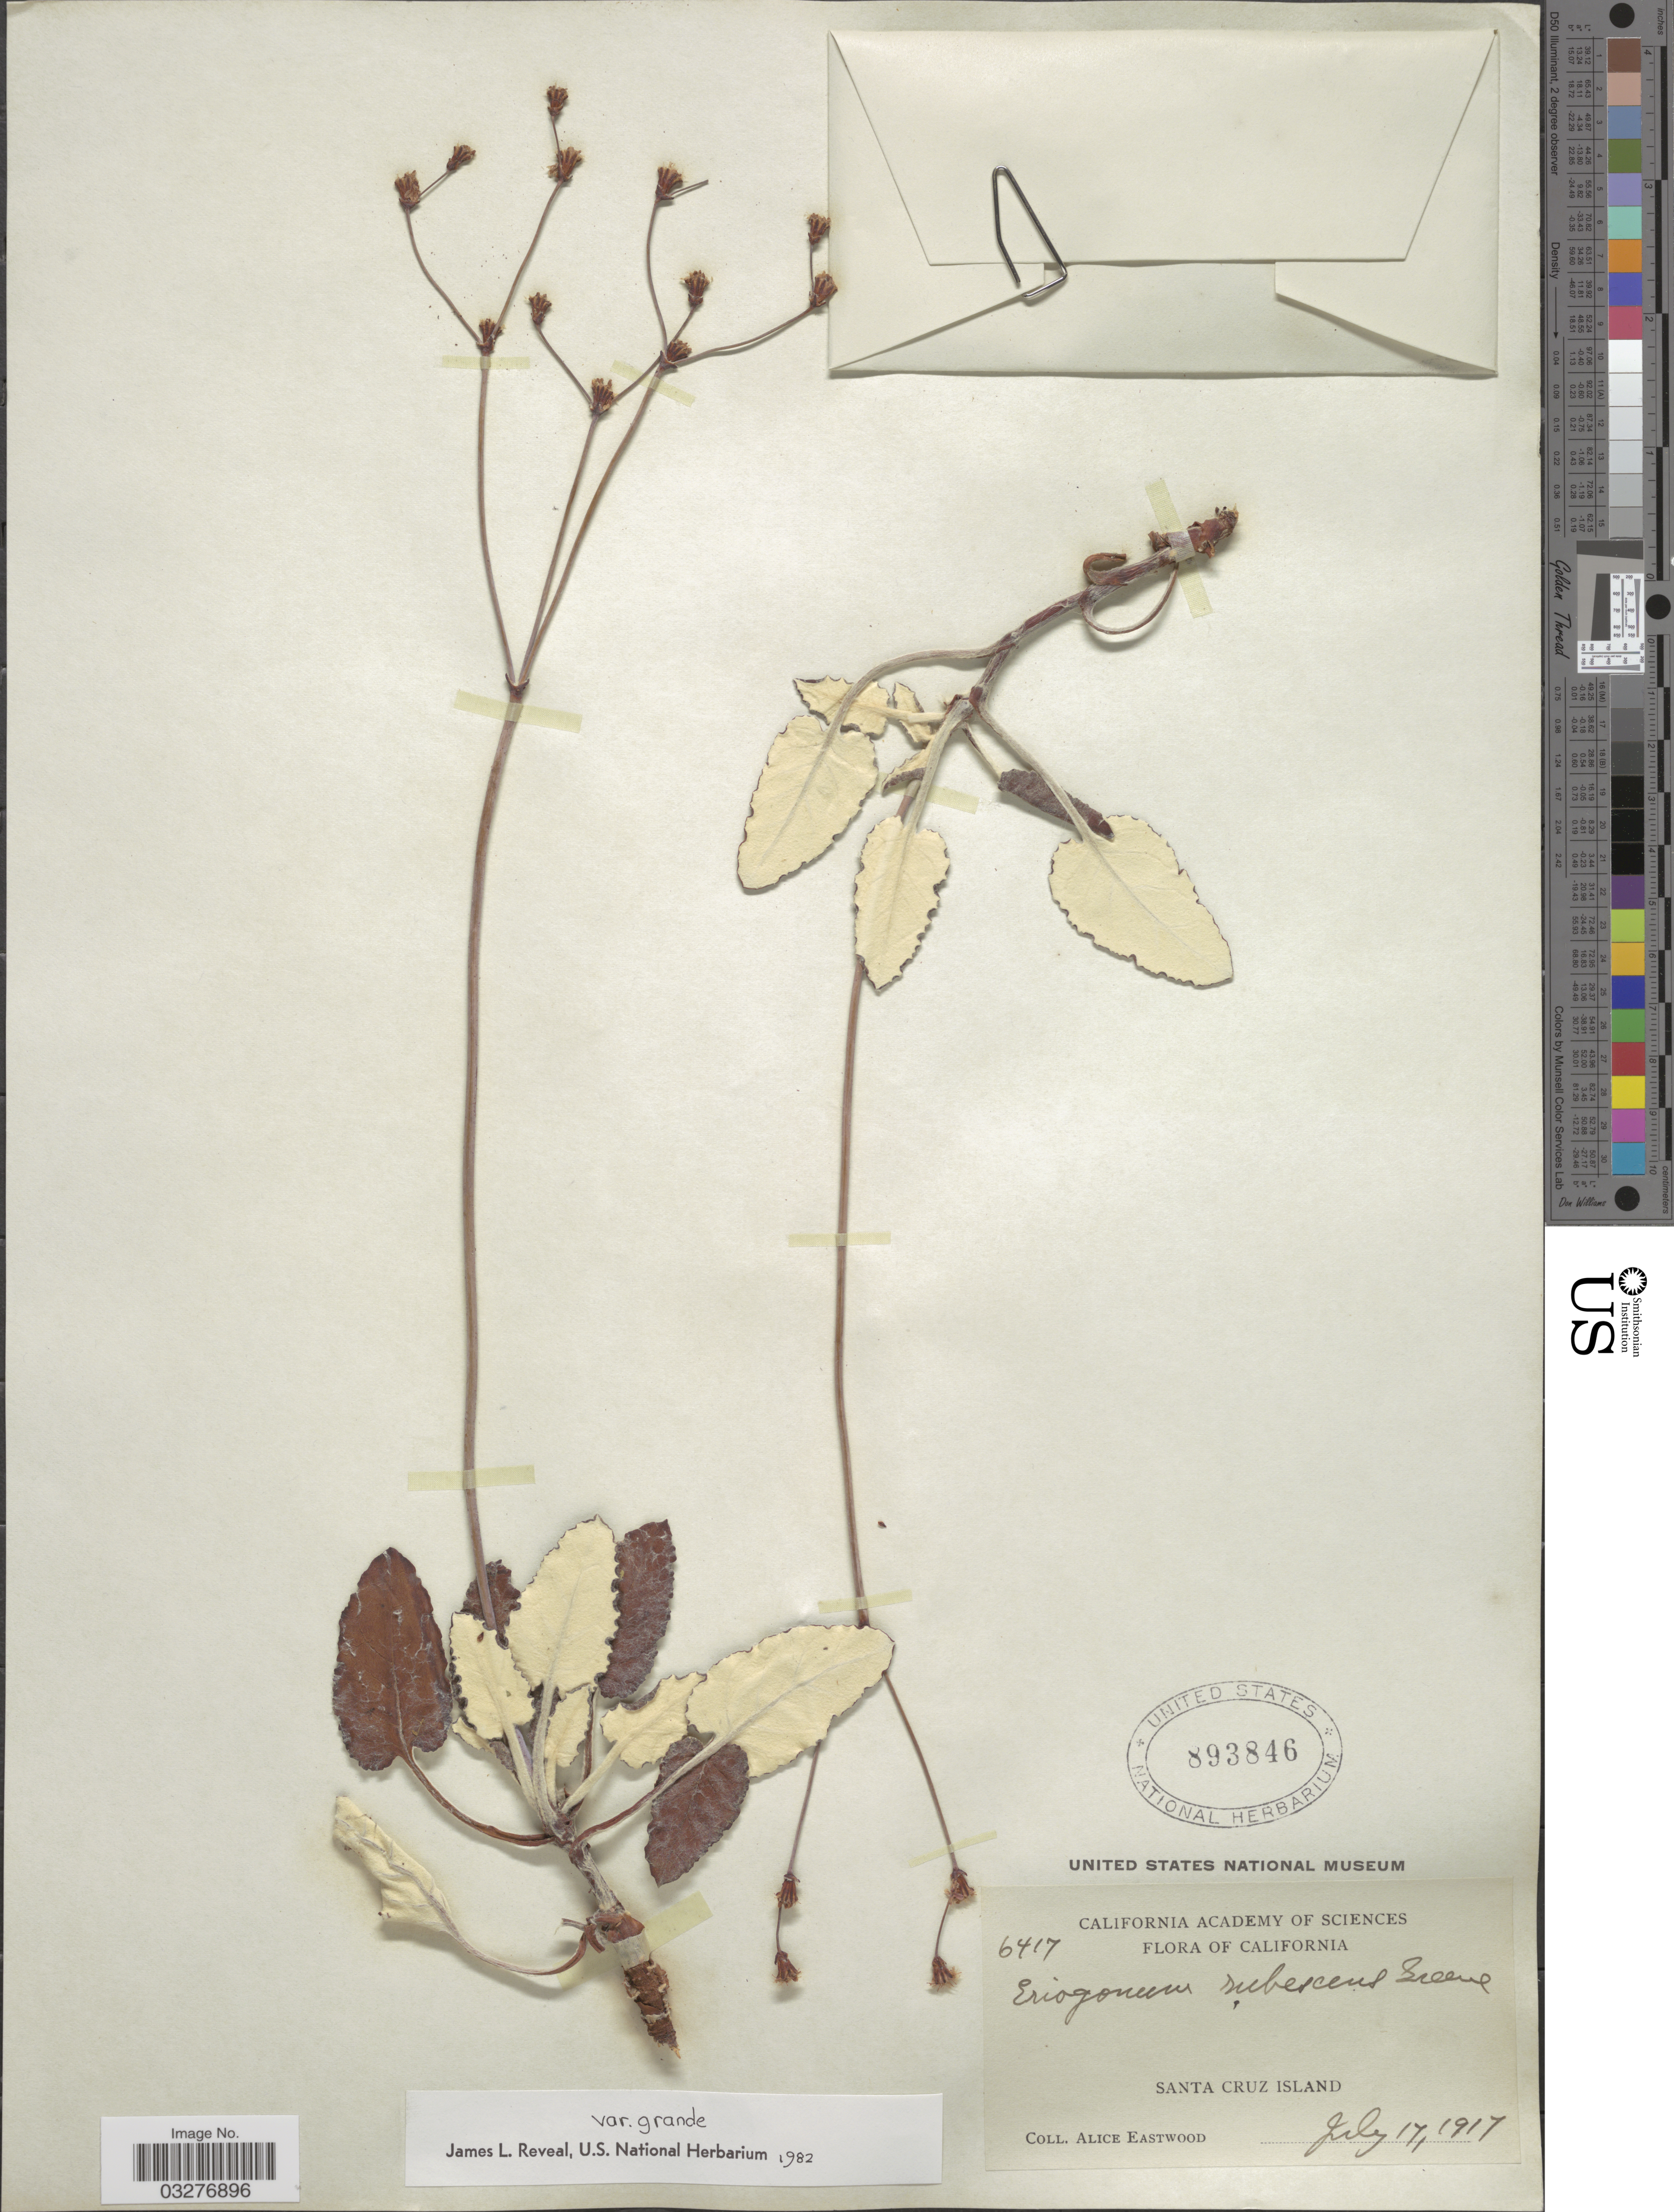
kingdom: Plantae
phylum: Tracheophyta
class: Magnoliopsida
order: Caryophyllales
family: Polygonaceae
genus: Eriogonum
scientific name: Eriogonum grande var. grande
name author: Greene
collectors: A. Eastwood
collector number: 6417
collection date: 1917-07-17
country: United States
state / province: California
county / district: Santa Barbara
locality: Santa Cruz Island.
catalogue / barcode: US 893846